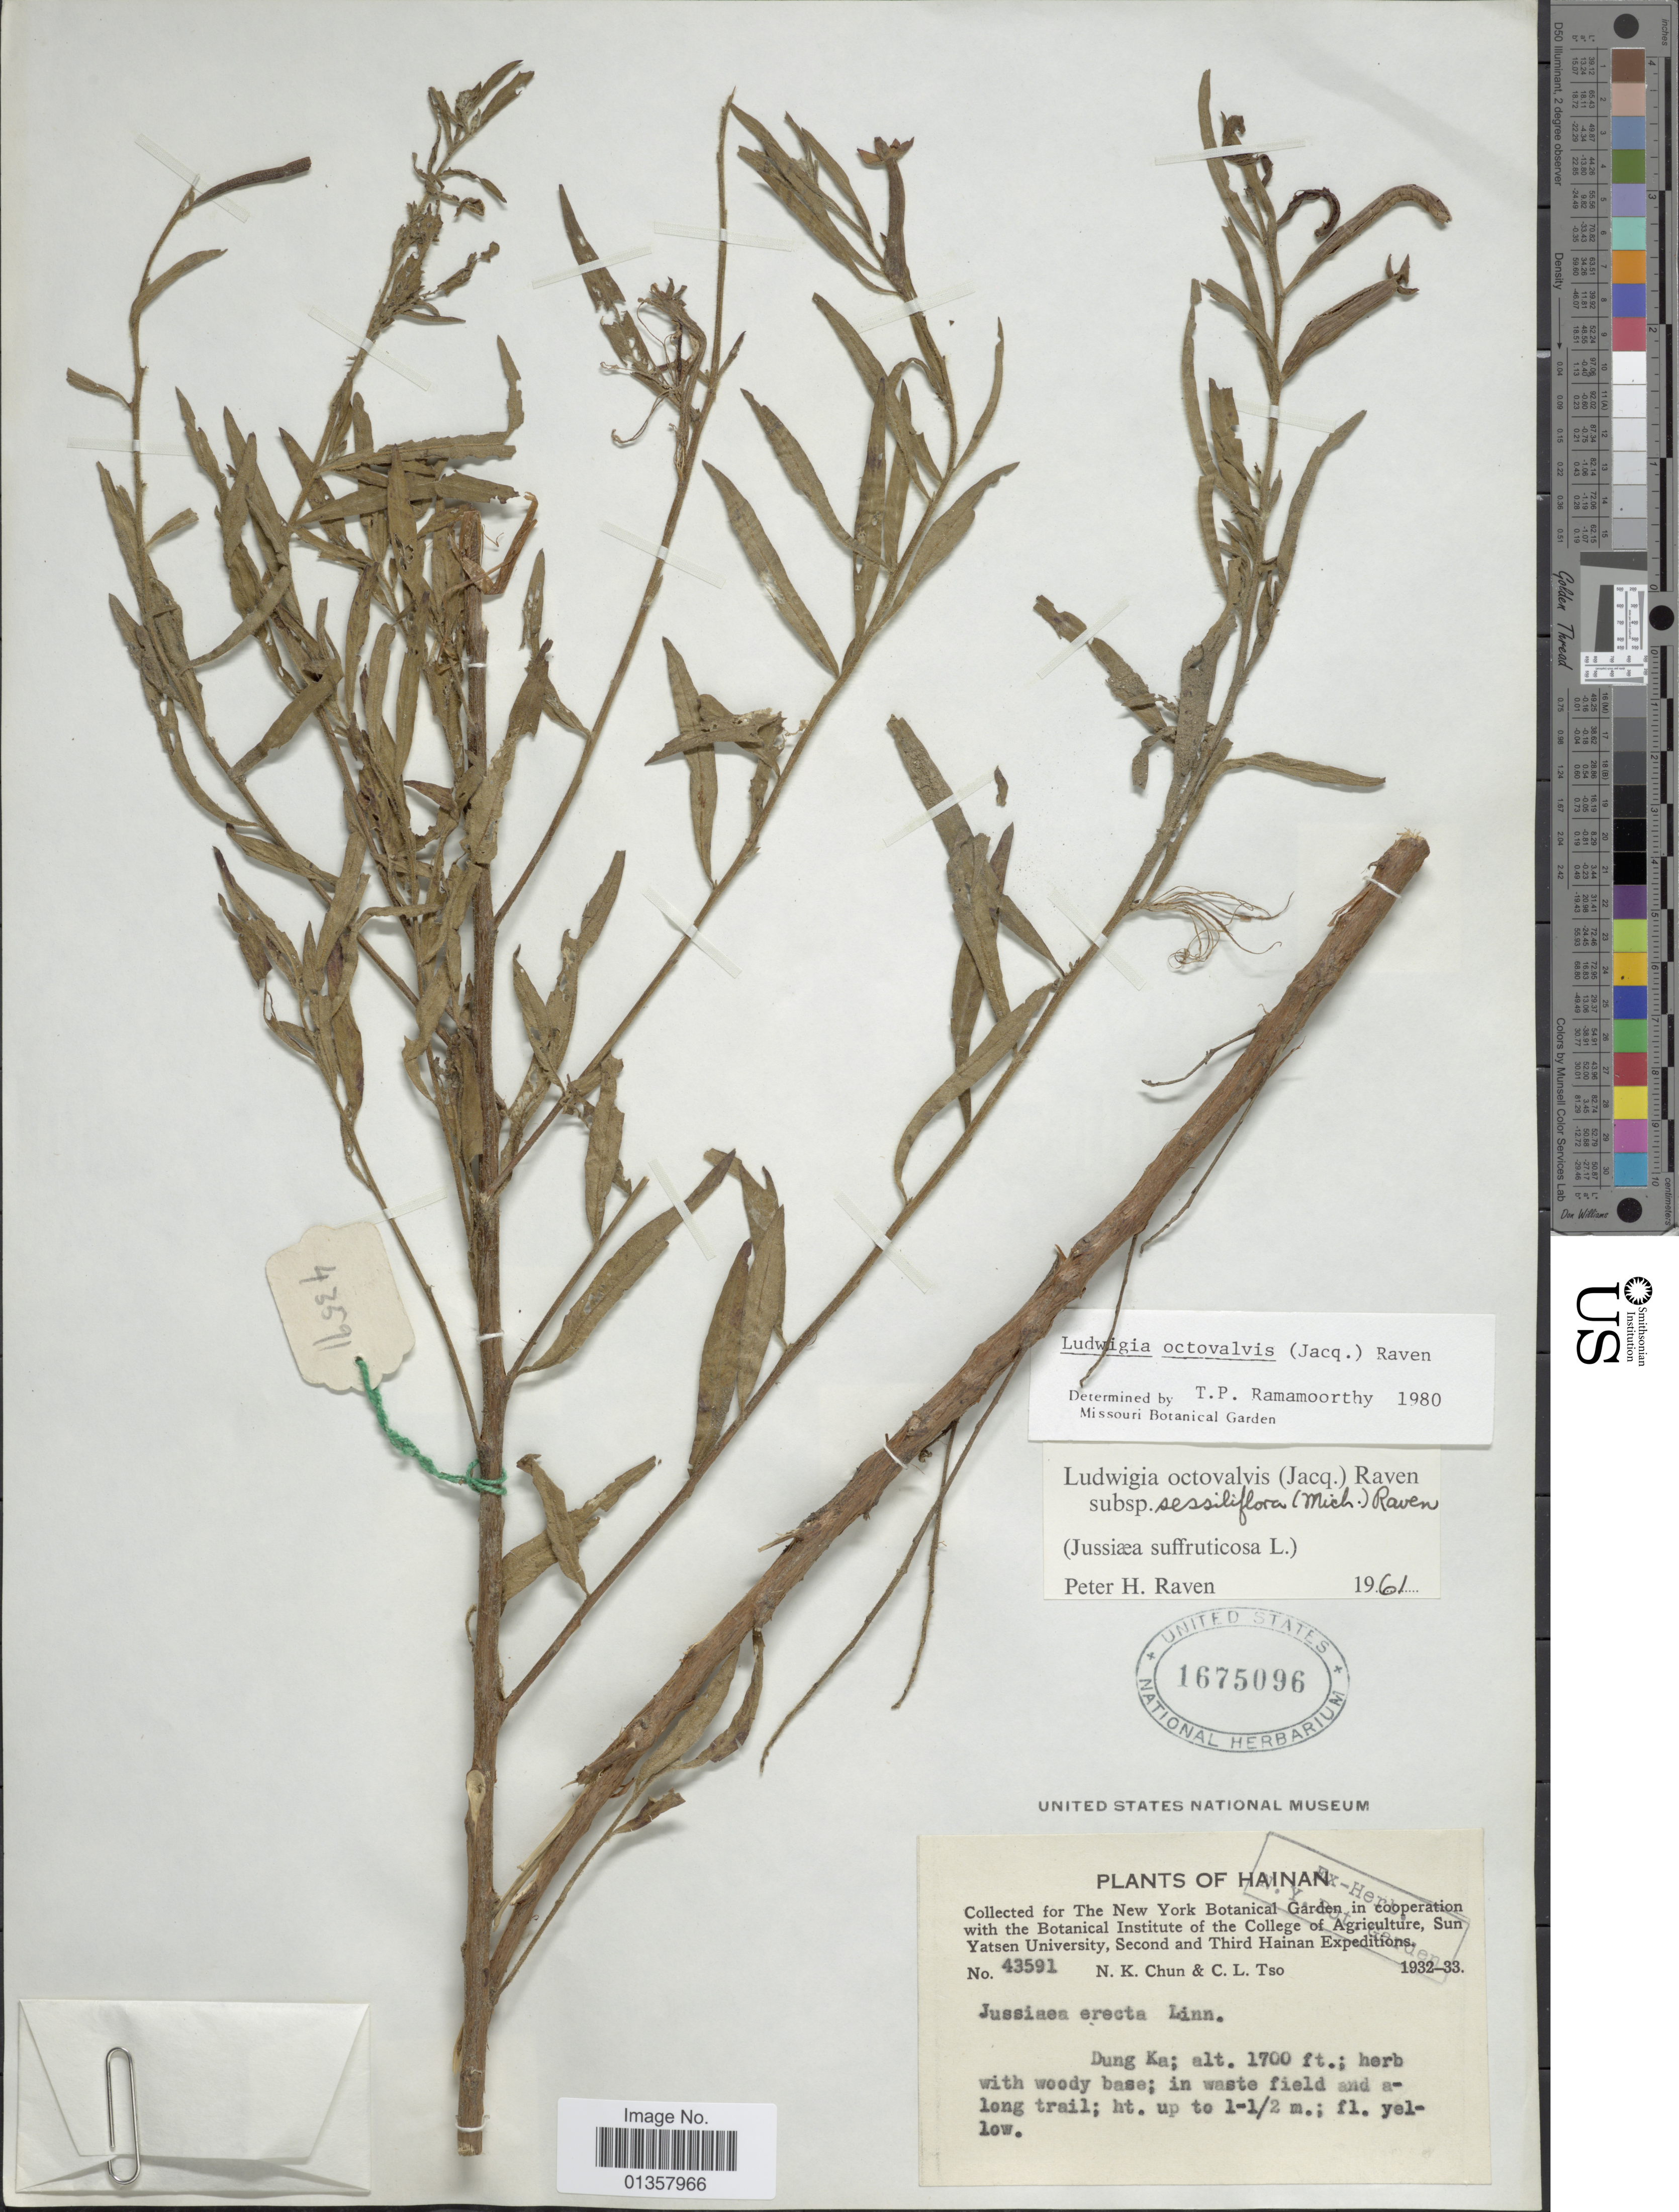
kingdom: Plantae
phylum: Tracheophyta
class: Magnoliopsida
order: Myrtales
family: Onagraceae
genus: Ludwigia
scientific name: Ludwigia octovalvis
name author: (Jacq.) P.H. Raven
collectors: N. K. Chun & C. Tso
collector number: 43591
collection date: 1932/1933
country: China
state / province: Hainan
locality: Dung Kai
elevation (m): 518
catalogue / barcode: US 1675096